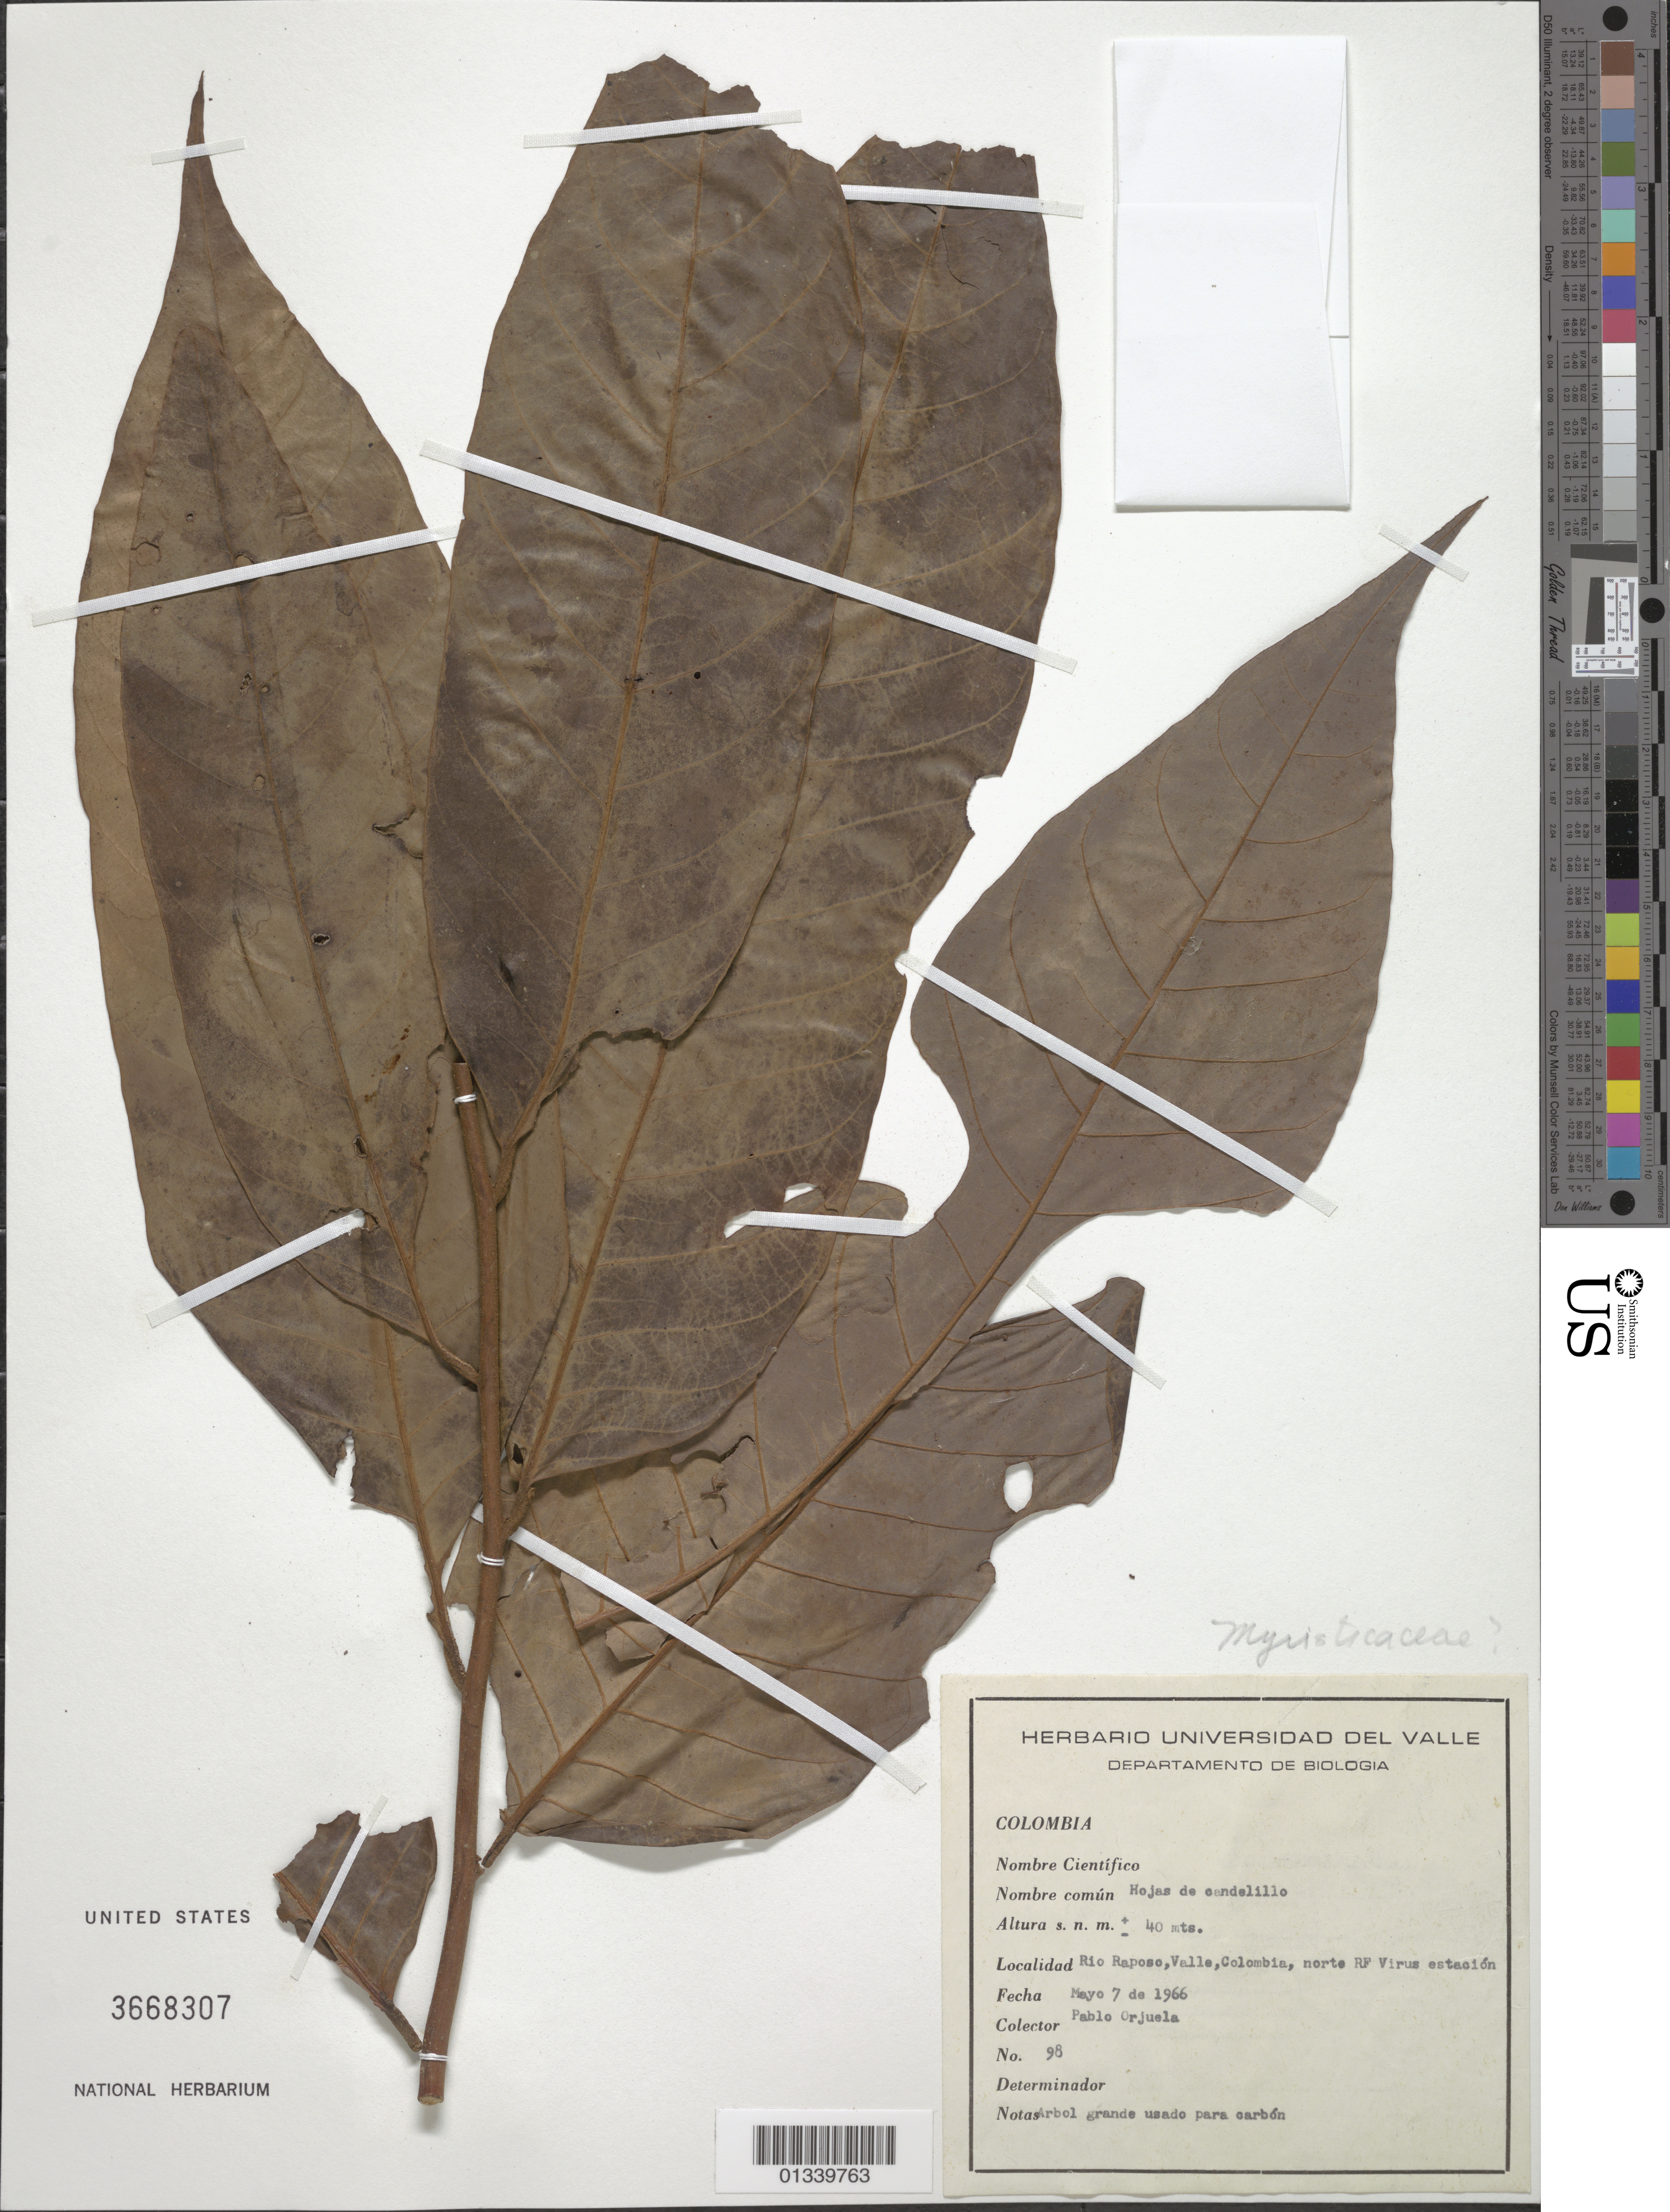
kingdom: Plantae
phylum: Tracheophyta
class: Magnoliopsida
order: Magnoliales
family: Myristicaceae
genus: Virola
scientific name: Virola sp.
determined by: Ávila, F. A.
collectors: P. A. Orjuela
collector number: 98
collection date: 1966-05-07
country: Colombia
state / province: Valle del Cauca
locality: Rio Raposo, cerca campamento RF.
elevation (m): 40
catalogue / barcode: US 3668307